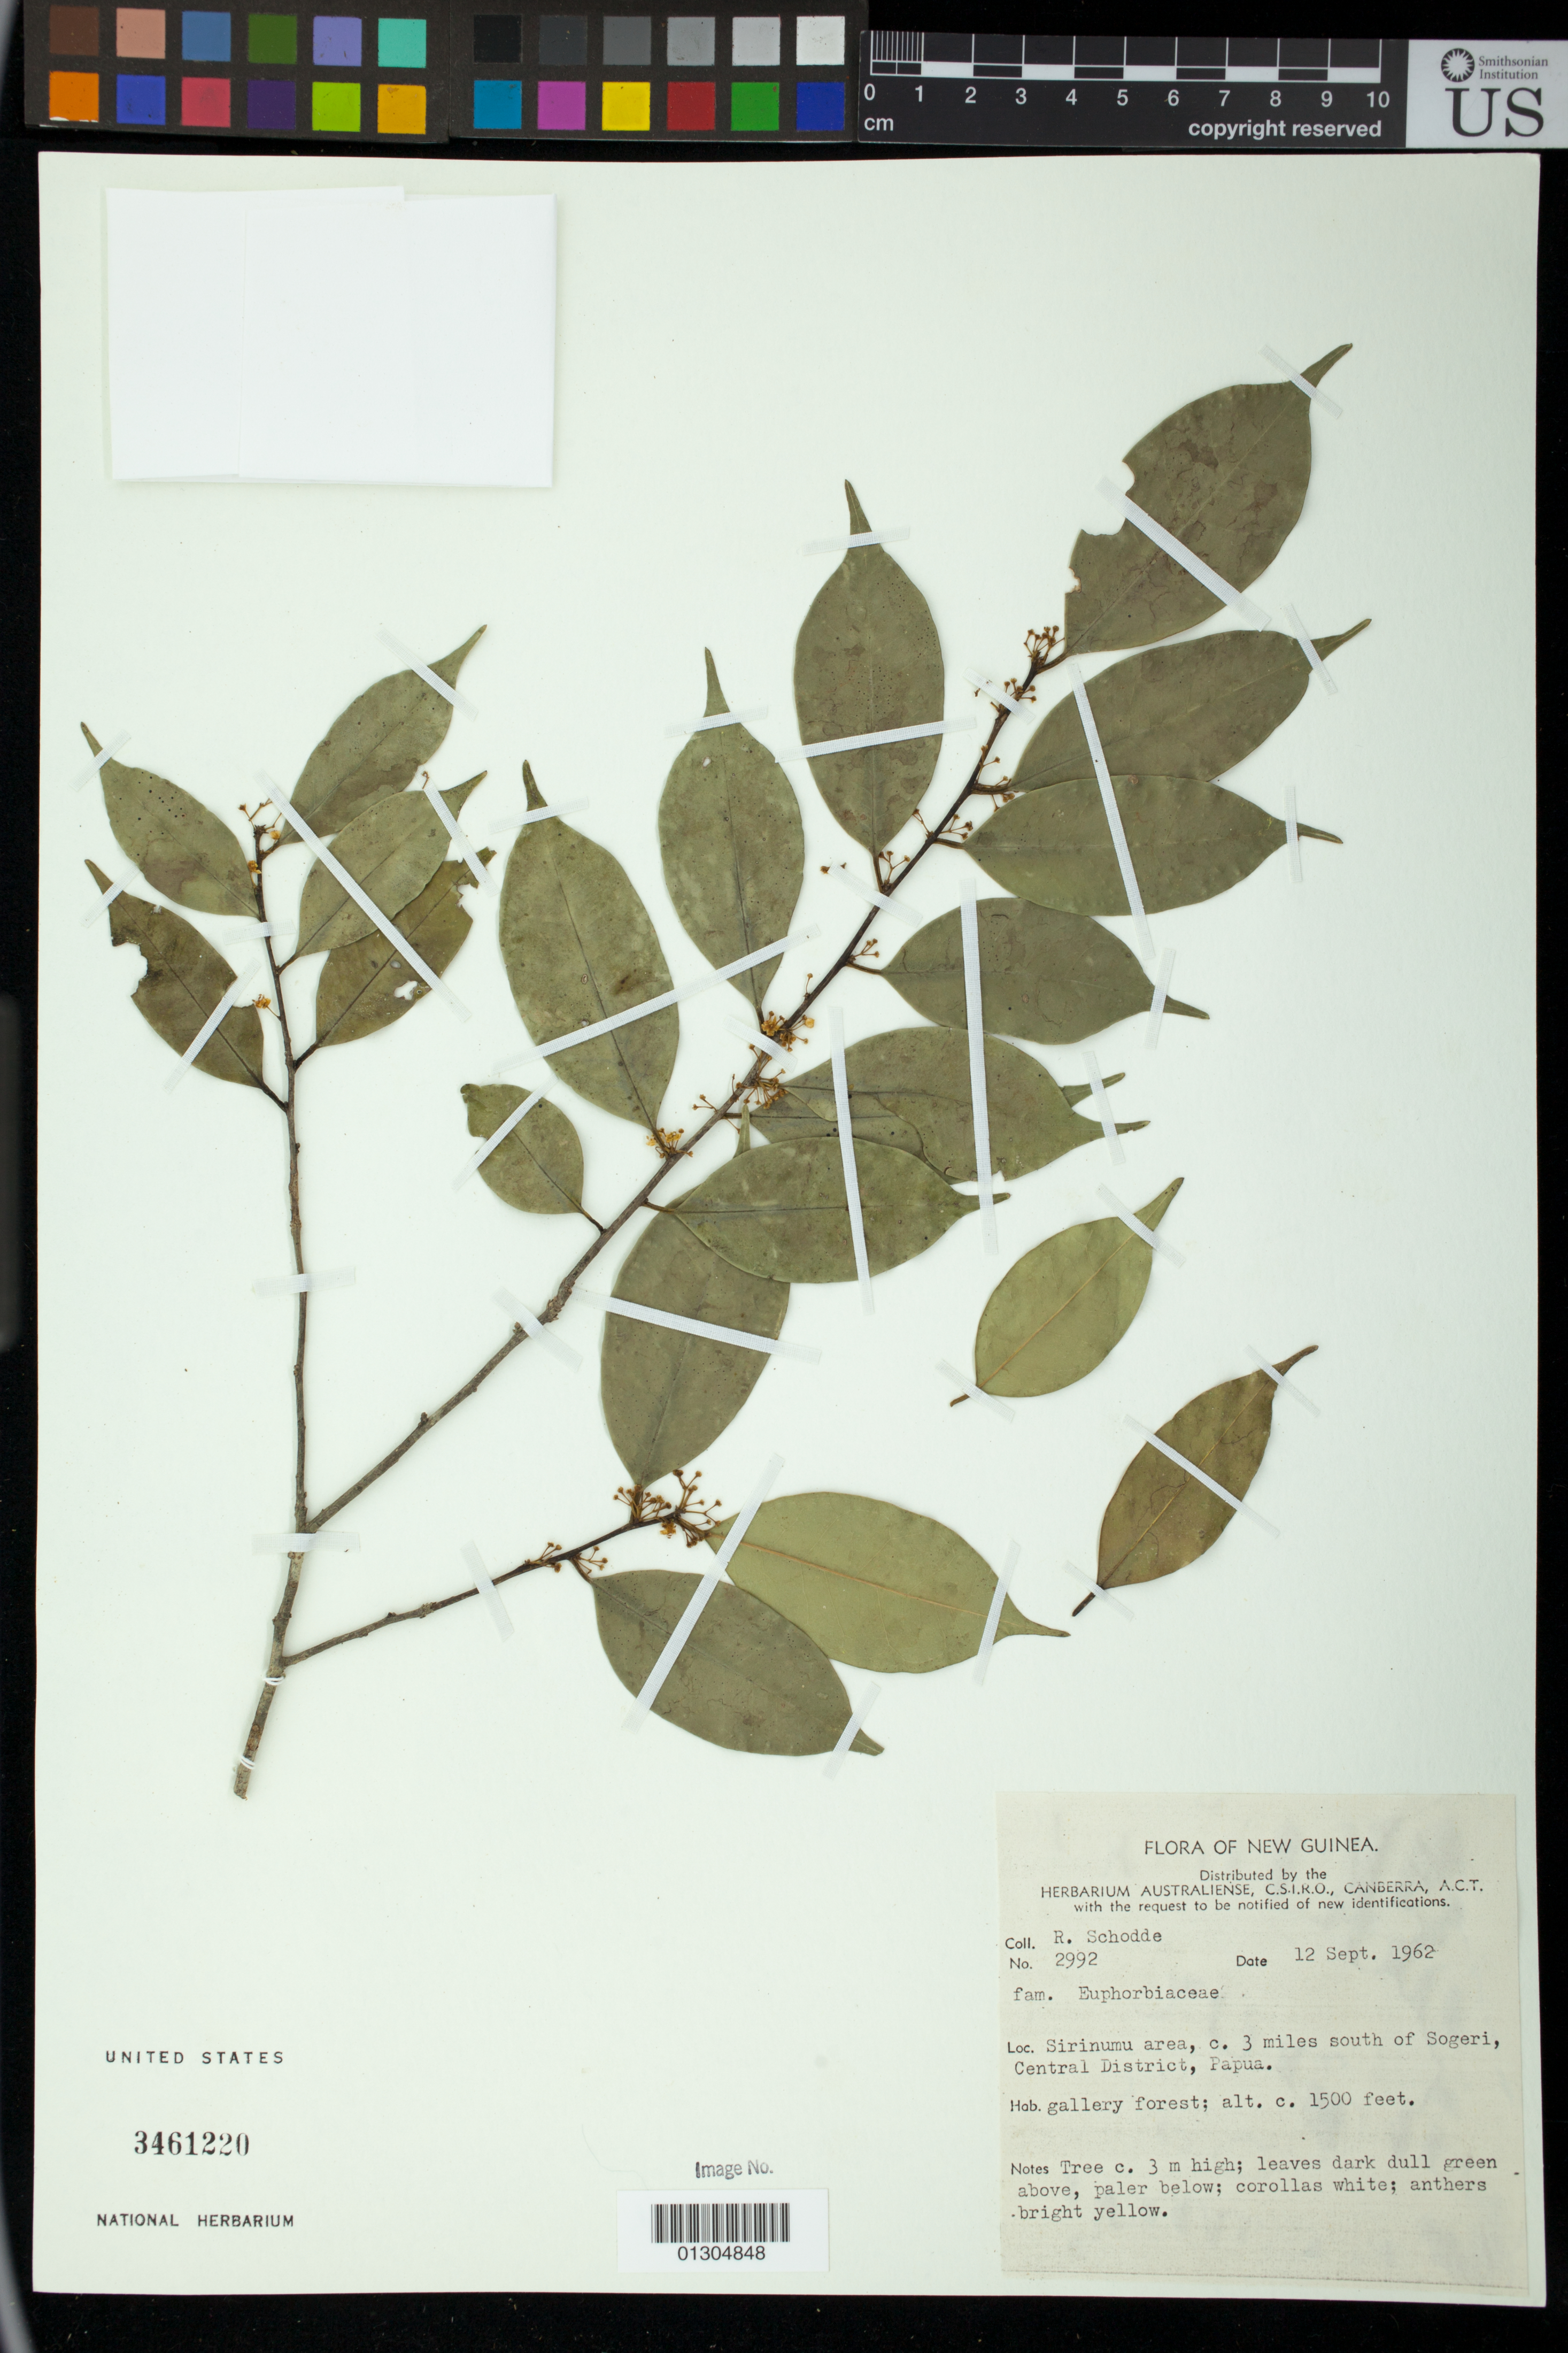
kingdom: Plantae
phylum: Tracheophyta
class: Magnoliopsida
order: Malpighiales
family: Euphorbiaceae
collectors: R. Schodde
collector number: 2992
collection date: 1962-09-12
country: Papua New Guinea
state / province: Central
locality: Sirinumu area, c. 3 miles south of Sogeri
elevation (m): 457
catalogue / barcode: US 3461220